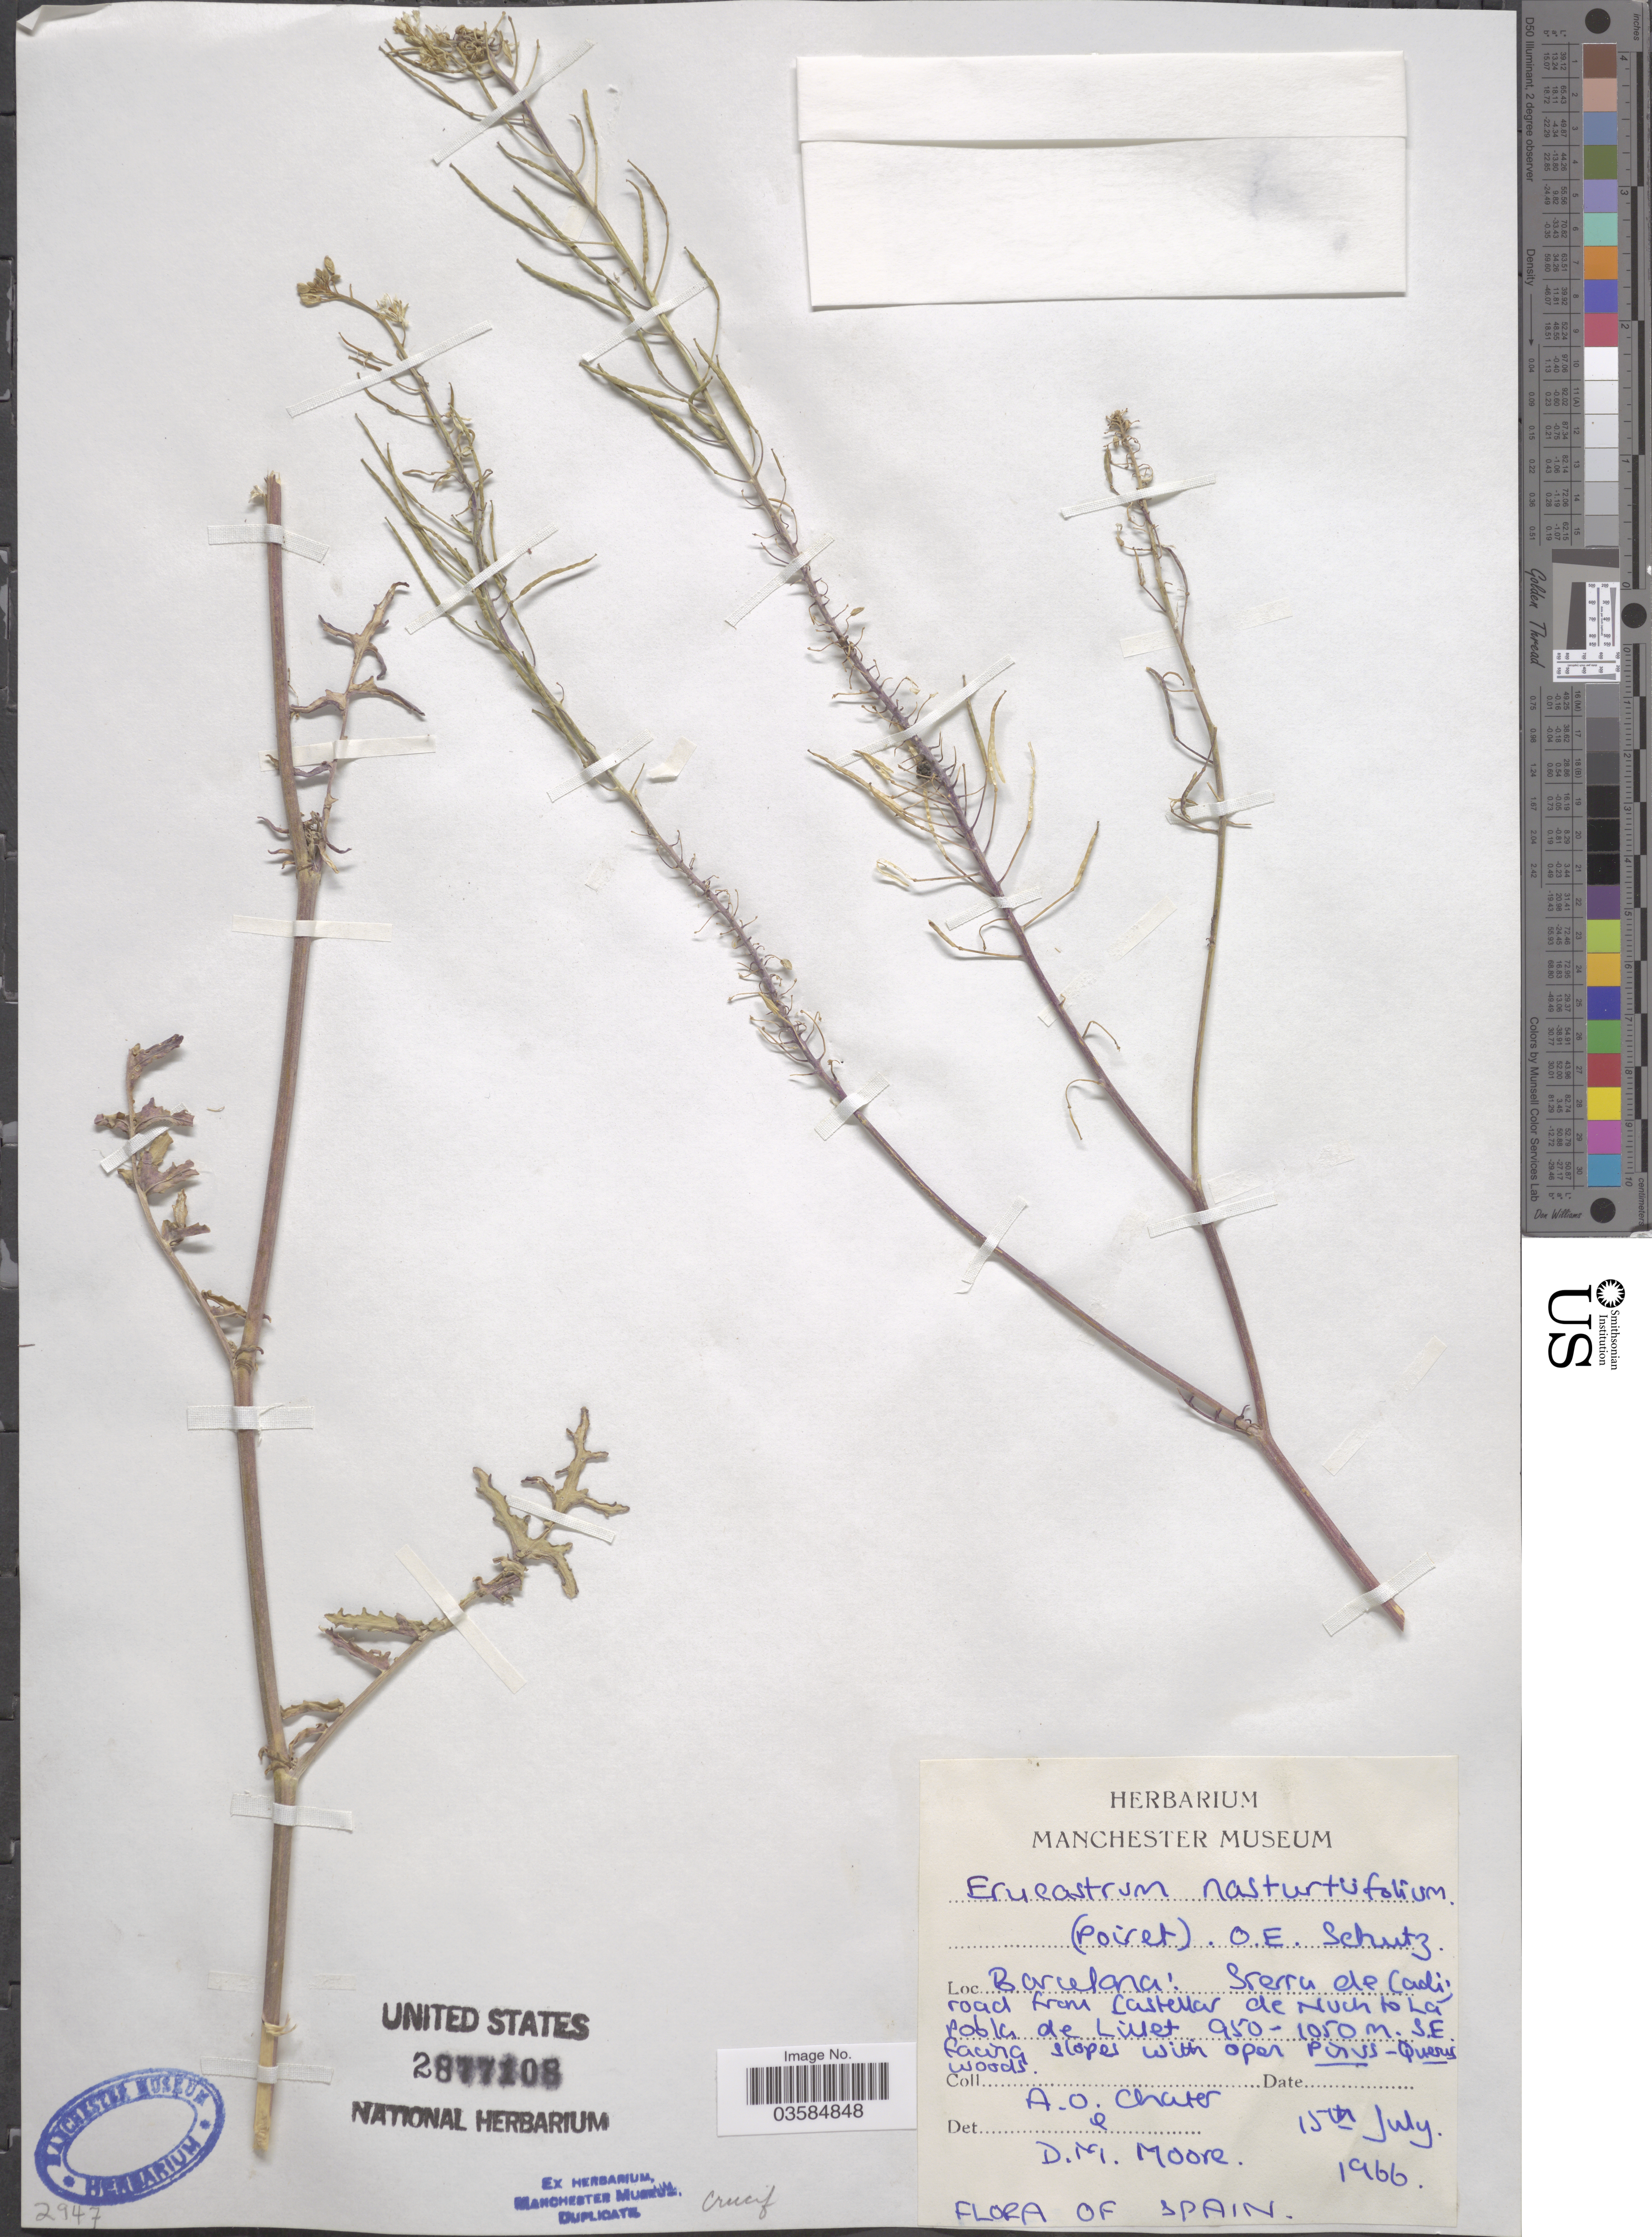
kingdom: Plantae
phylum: Tracheophyta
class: Magnoliopsida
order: Brassicales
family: Brassicaceae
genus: Erucastrum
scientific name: Erucastrum nasturtiifolium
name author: (Poir.) O.E. Schulz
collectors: A. O. Chater & D. Moore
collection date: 1966-07-15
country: Spain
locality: Barcelona: Sierra de Cadi; road from Castellar de Nuch to La Pobla de Lillet. SE facing slopes.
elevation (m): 950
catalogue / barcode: US 2877108